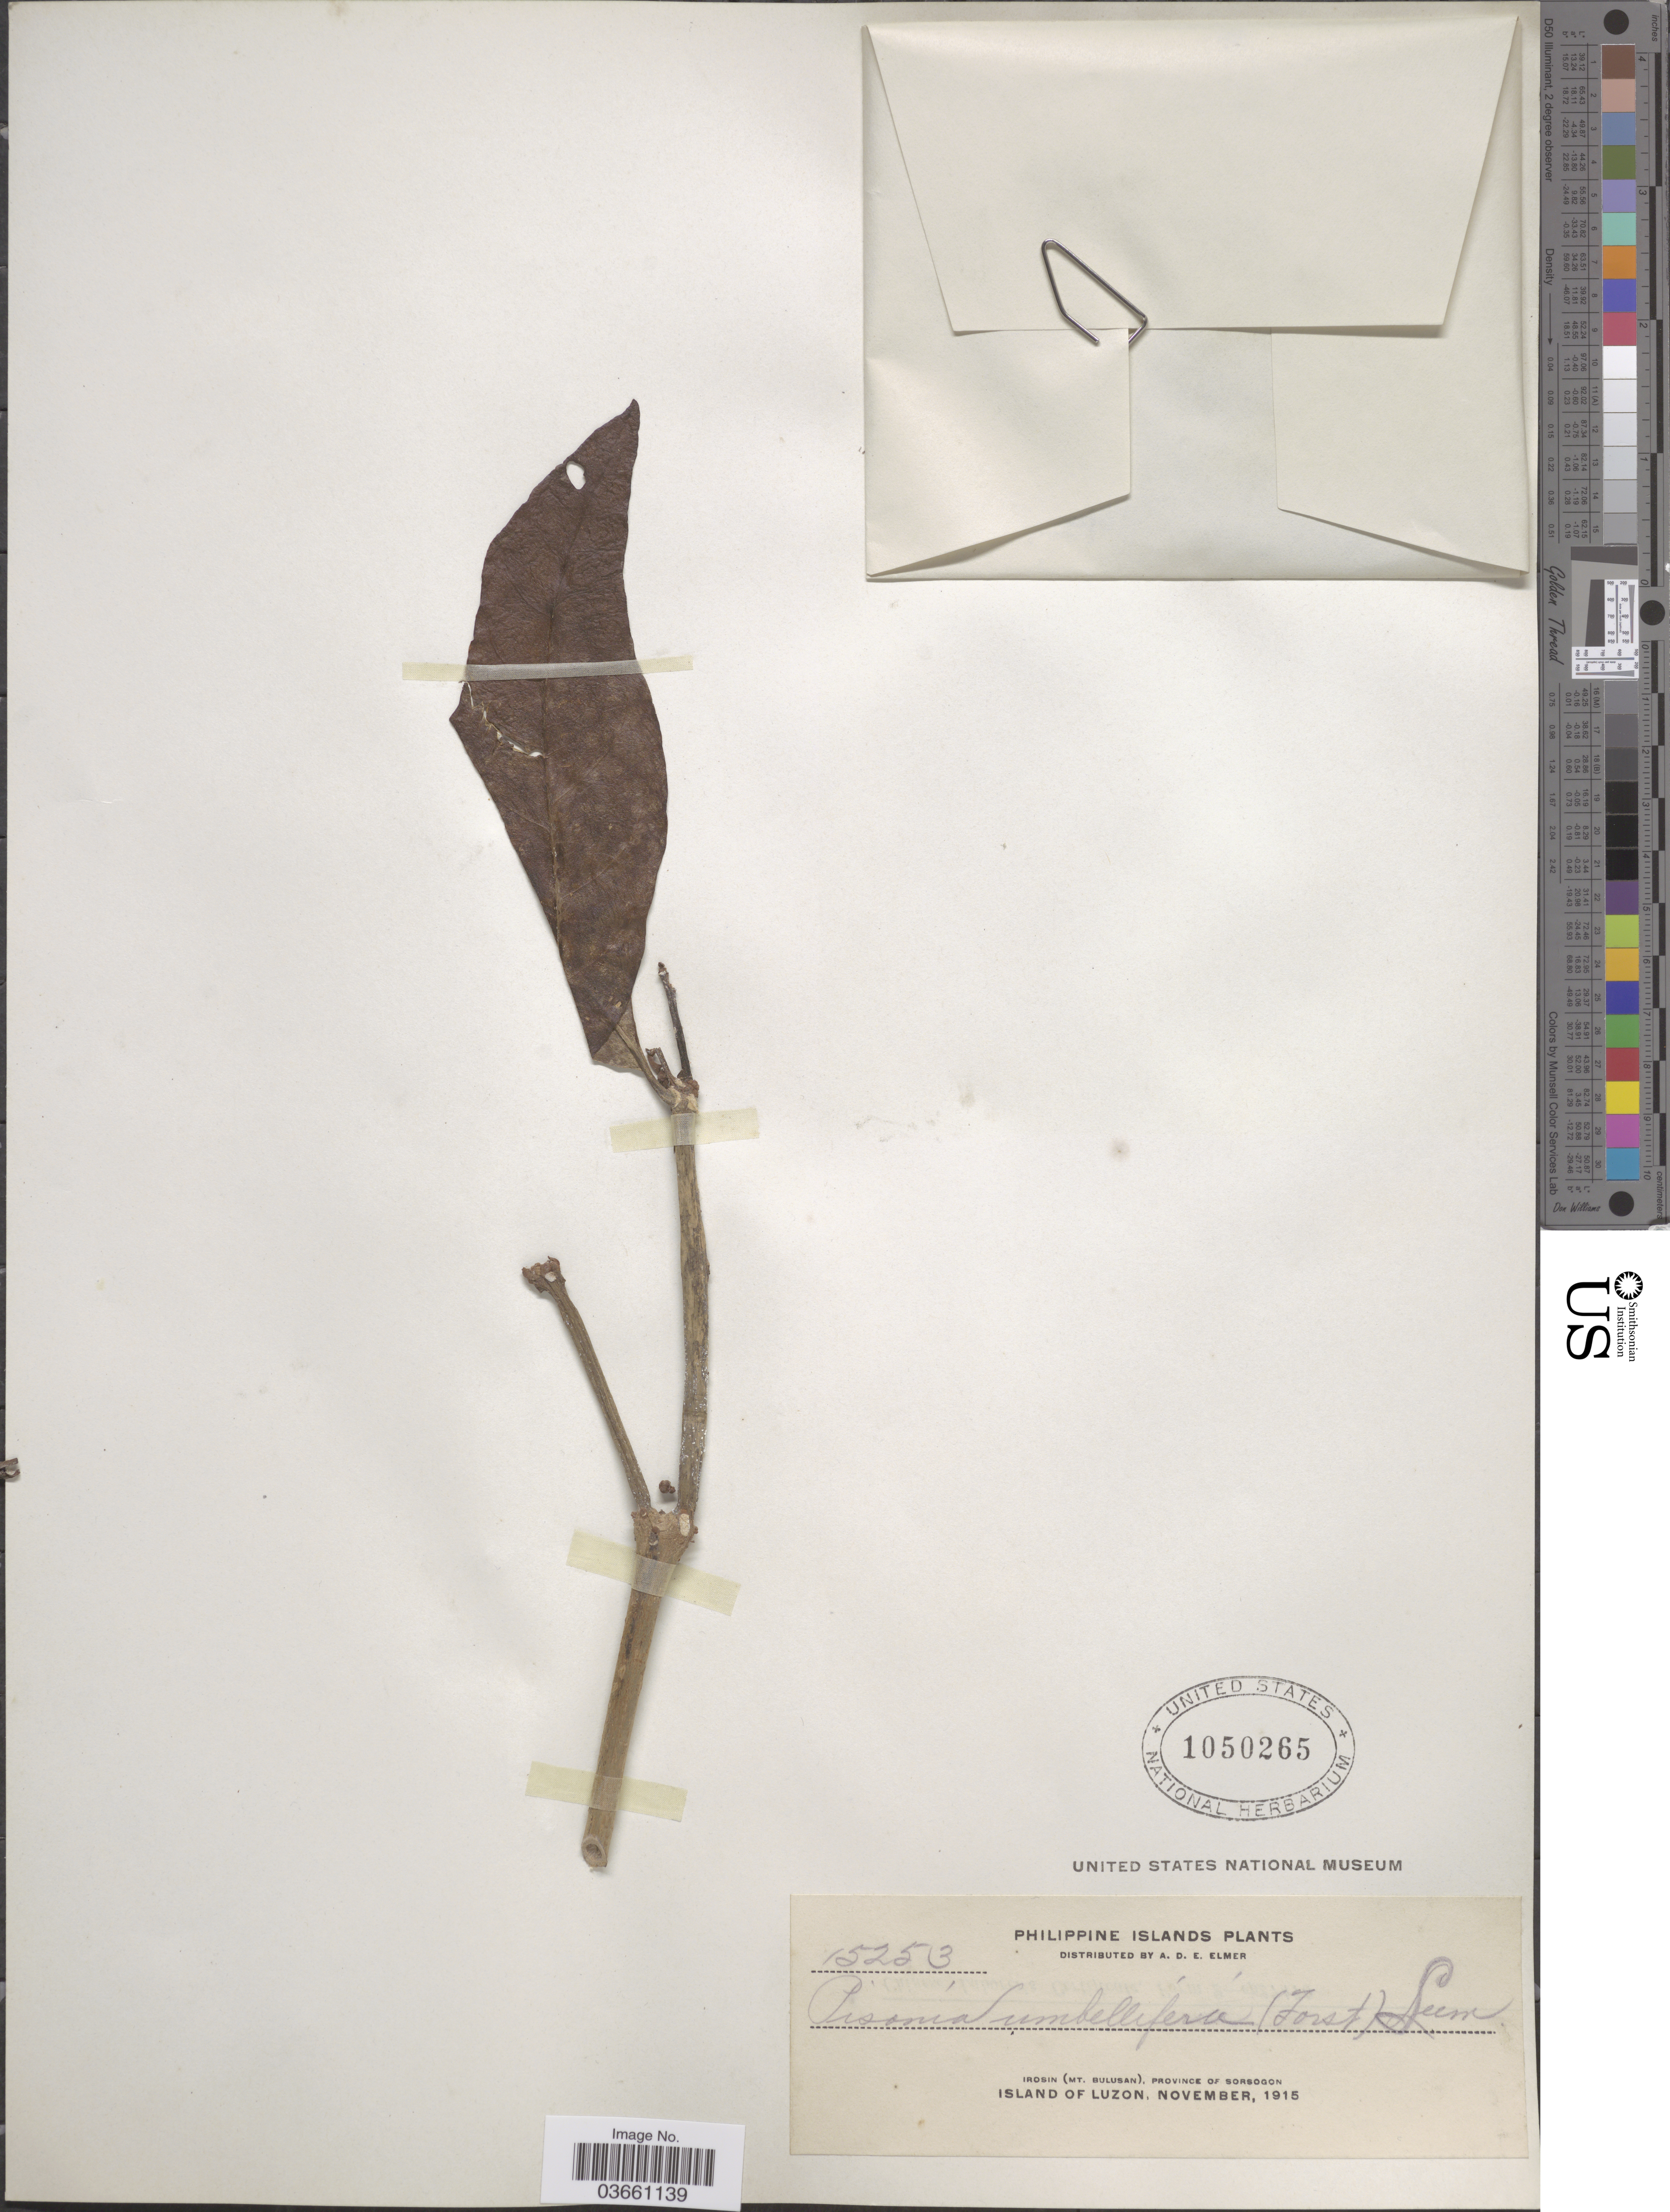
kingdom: Plantae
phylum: Tracheophyta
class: Magnoliopsida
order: Caryophyllales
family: Nyctaginaceae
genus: Pisonia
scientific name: Pisonia umbellifera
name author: (J.R. Forst. & G. Forst.) Seem.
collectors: A. D. E. Elmer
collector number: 15253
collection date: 1915-11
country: Philippines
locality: Irosin (Mt. Bulusan), Province of Sorsogon. Island of Luzon.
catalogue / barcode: US 1050265